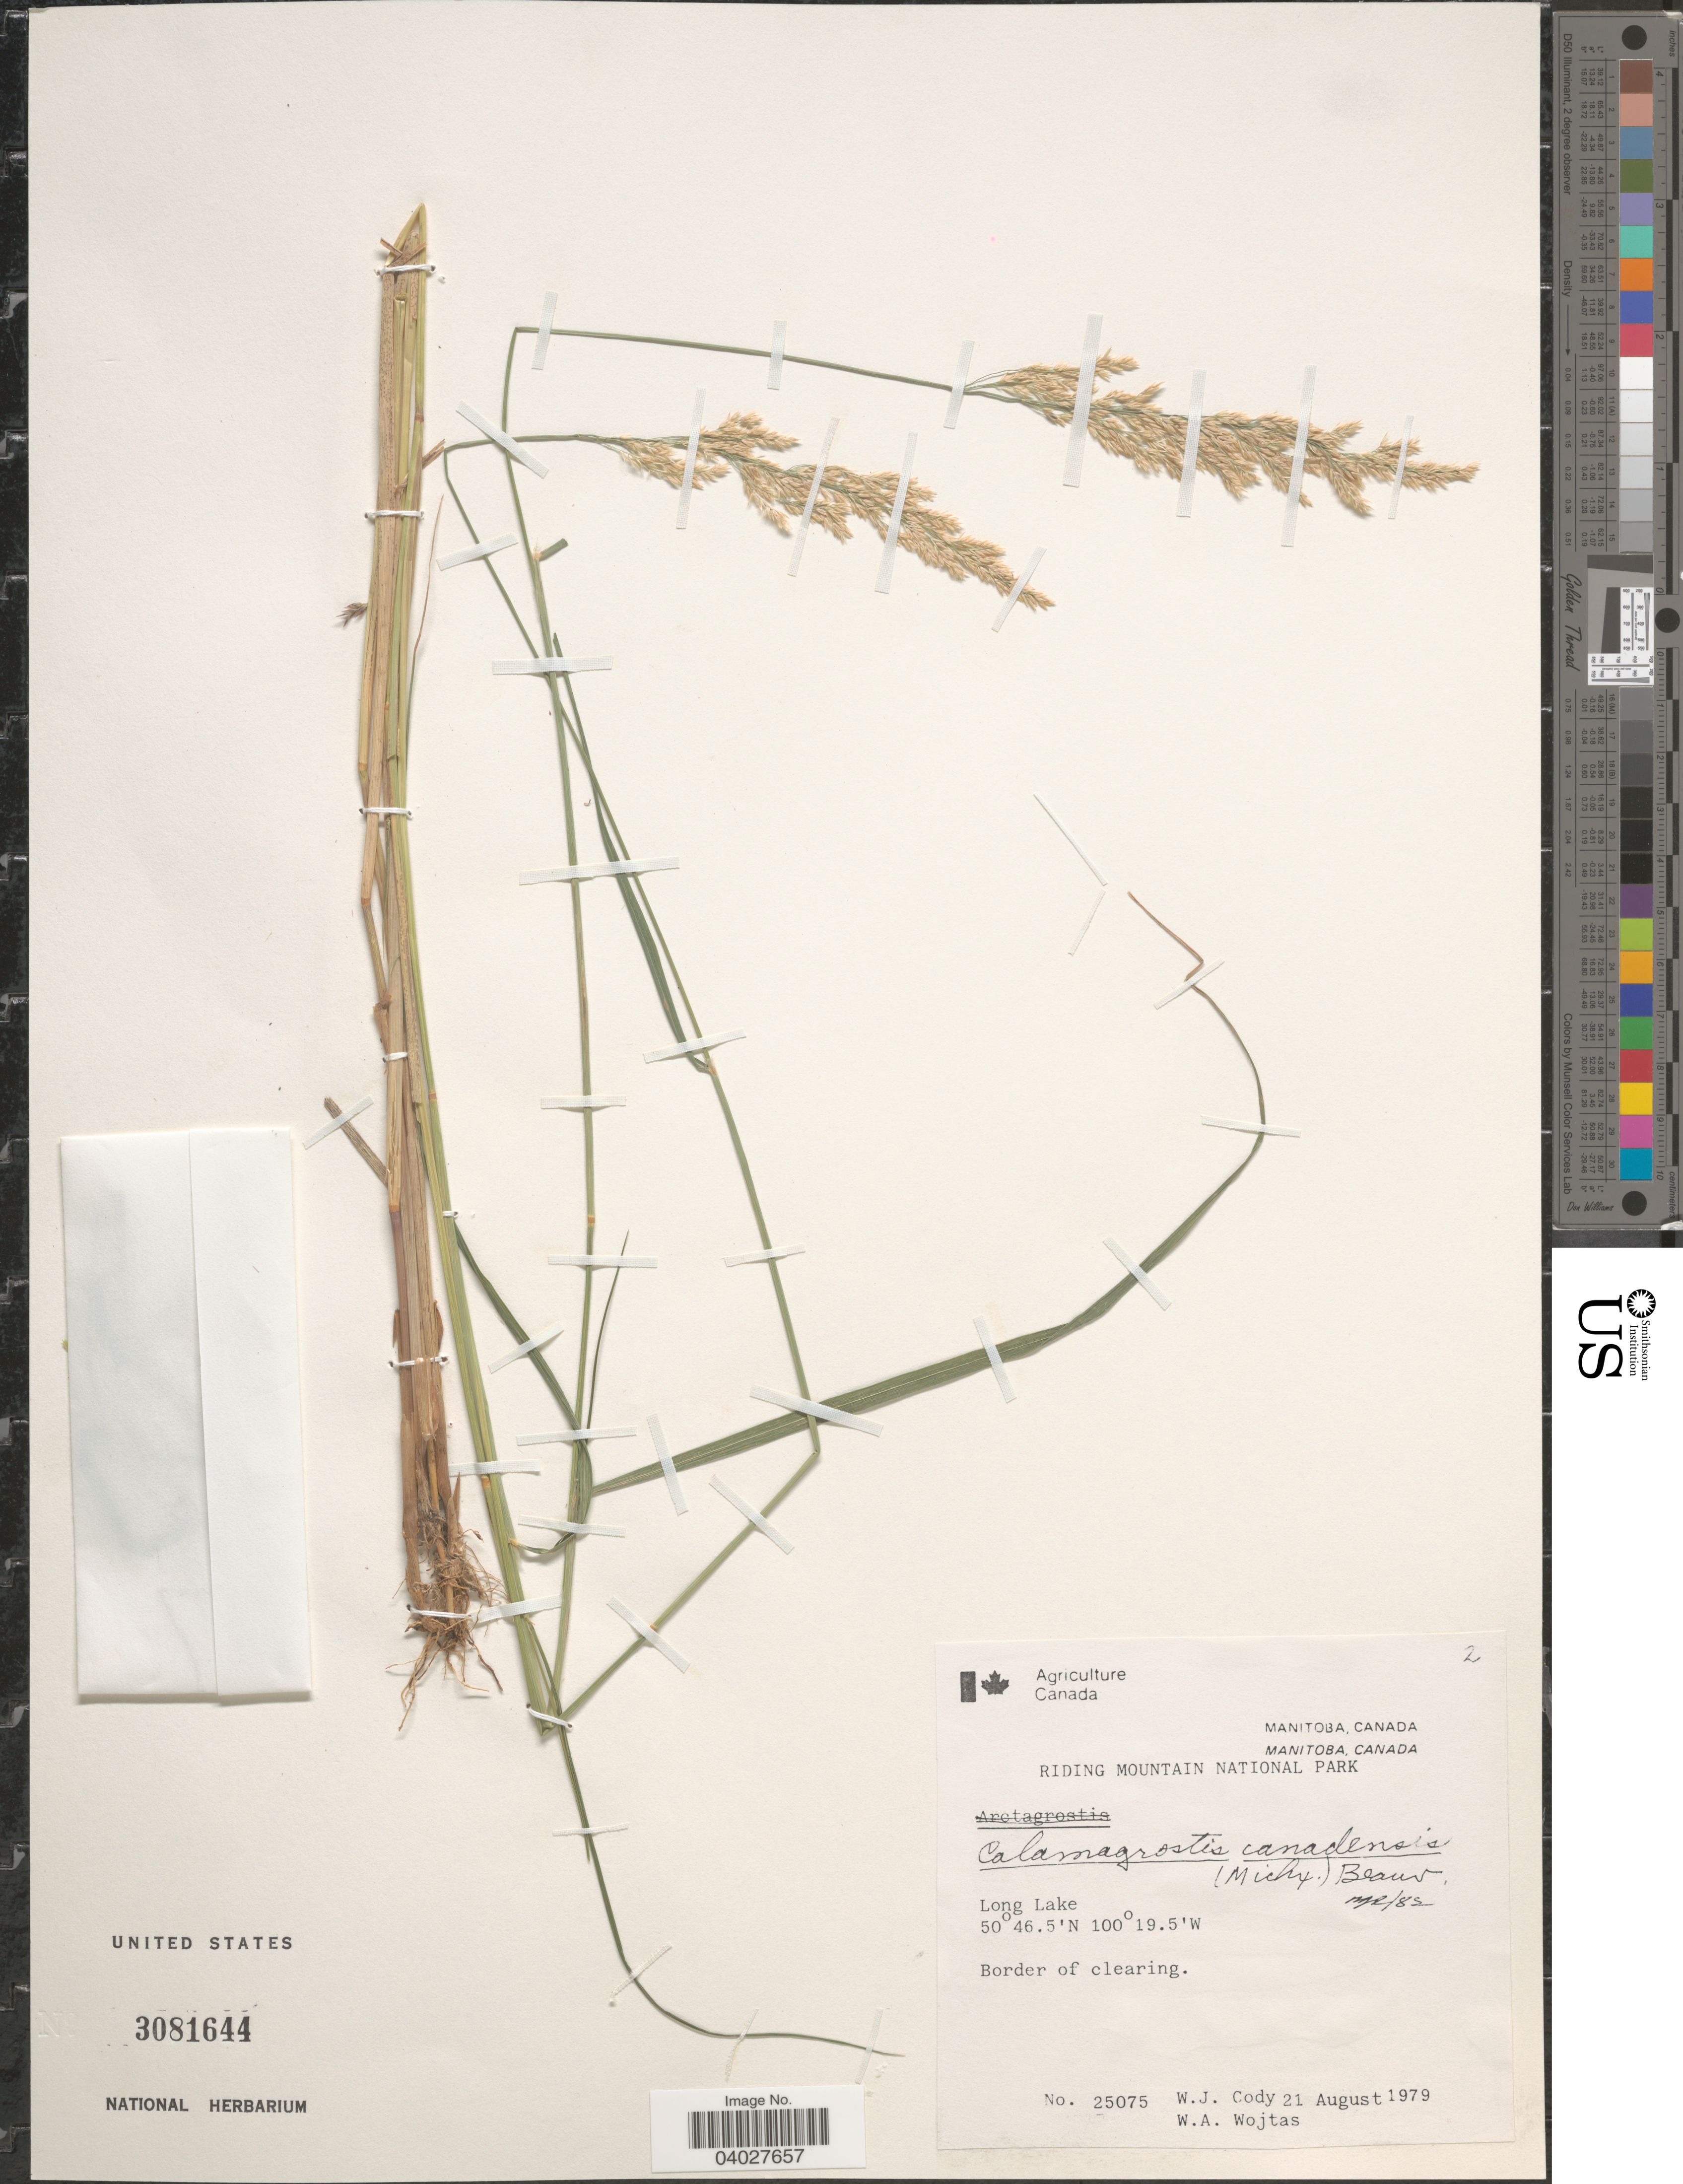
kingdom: Plantae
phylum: Tracheophyta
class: Liliopsida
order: Poales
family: Poaceae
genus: Calamagrostis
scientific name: Calamagrostis canadensis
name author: (Michx.) P. Beauv.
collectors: W. Cody & W. Wojtas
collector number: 25075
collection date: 1979-08-21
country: Canada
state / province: Manitoba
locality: Long Lake.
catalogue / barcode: US 3081644